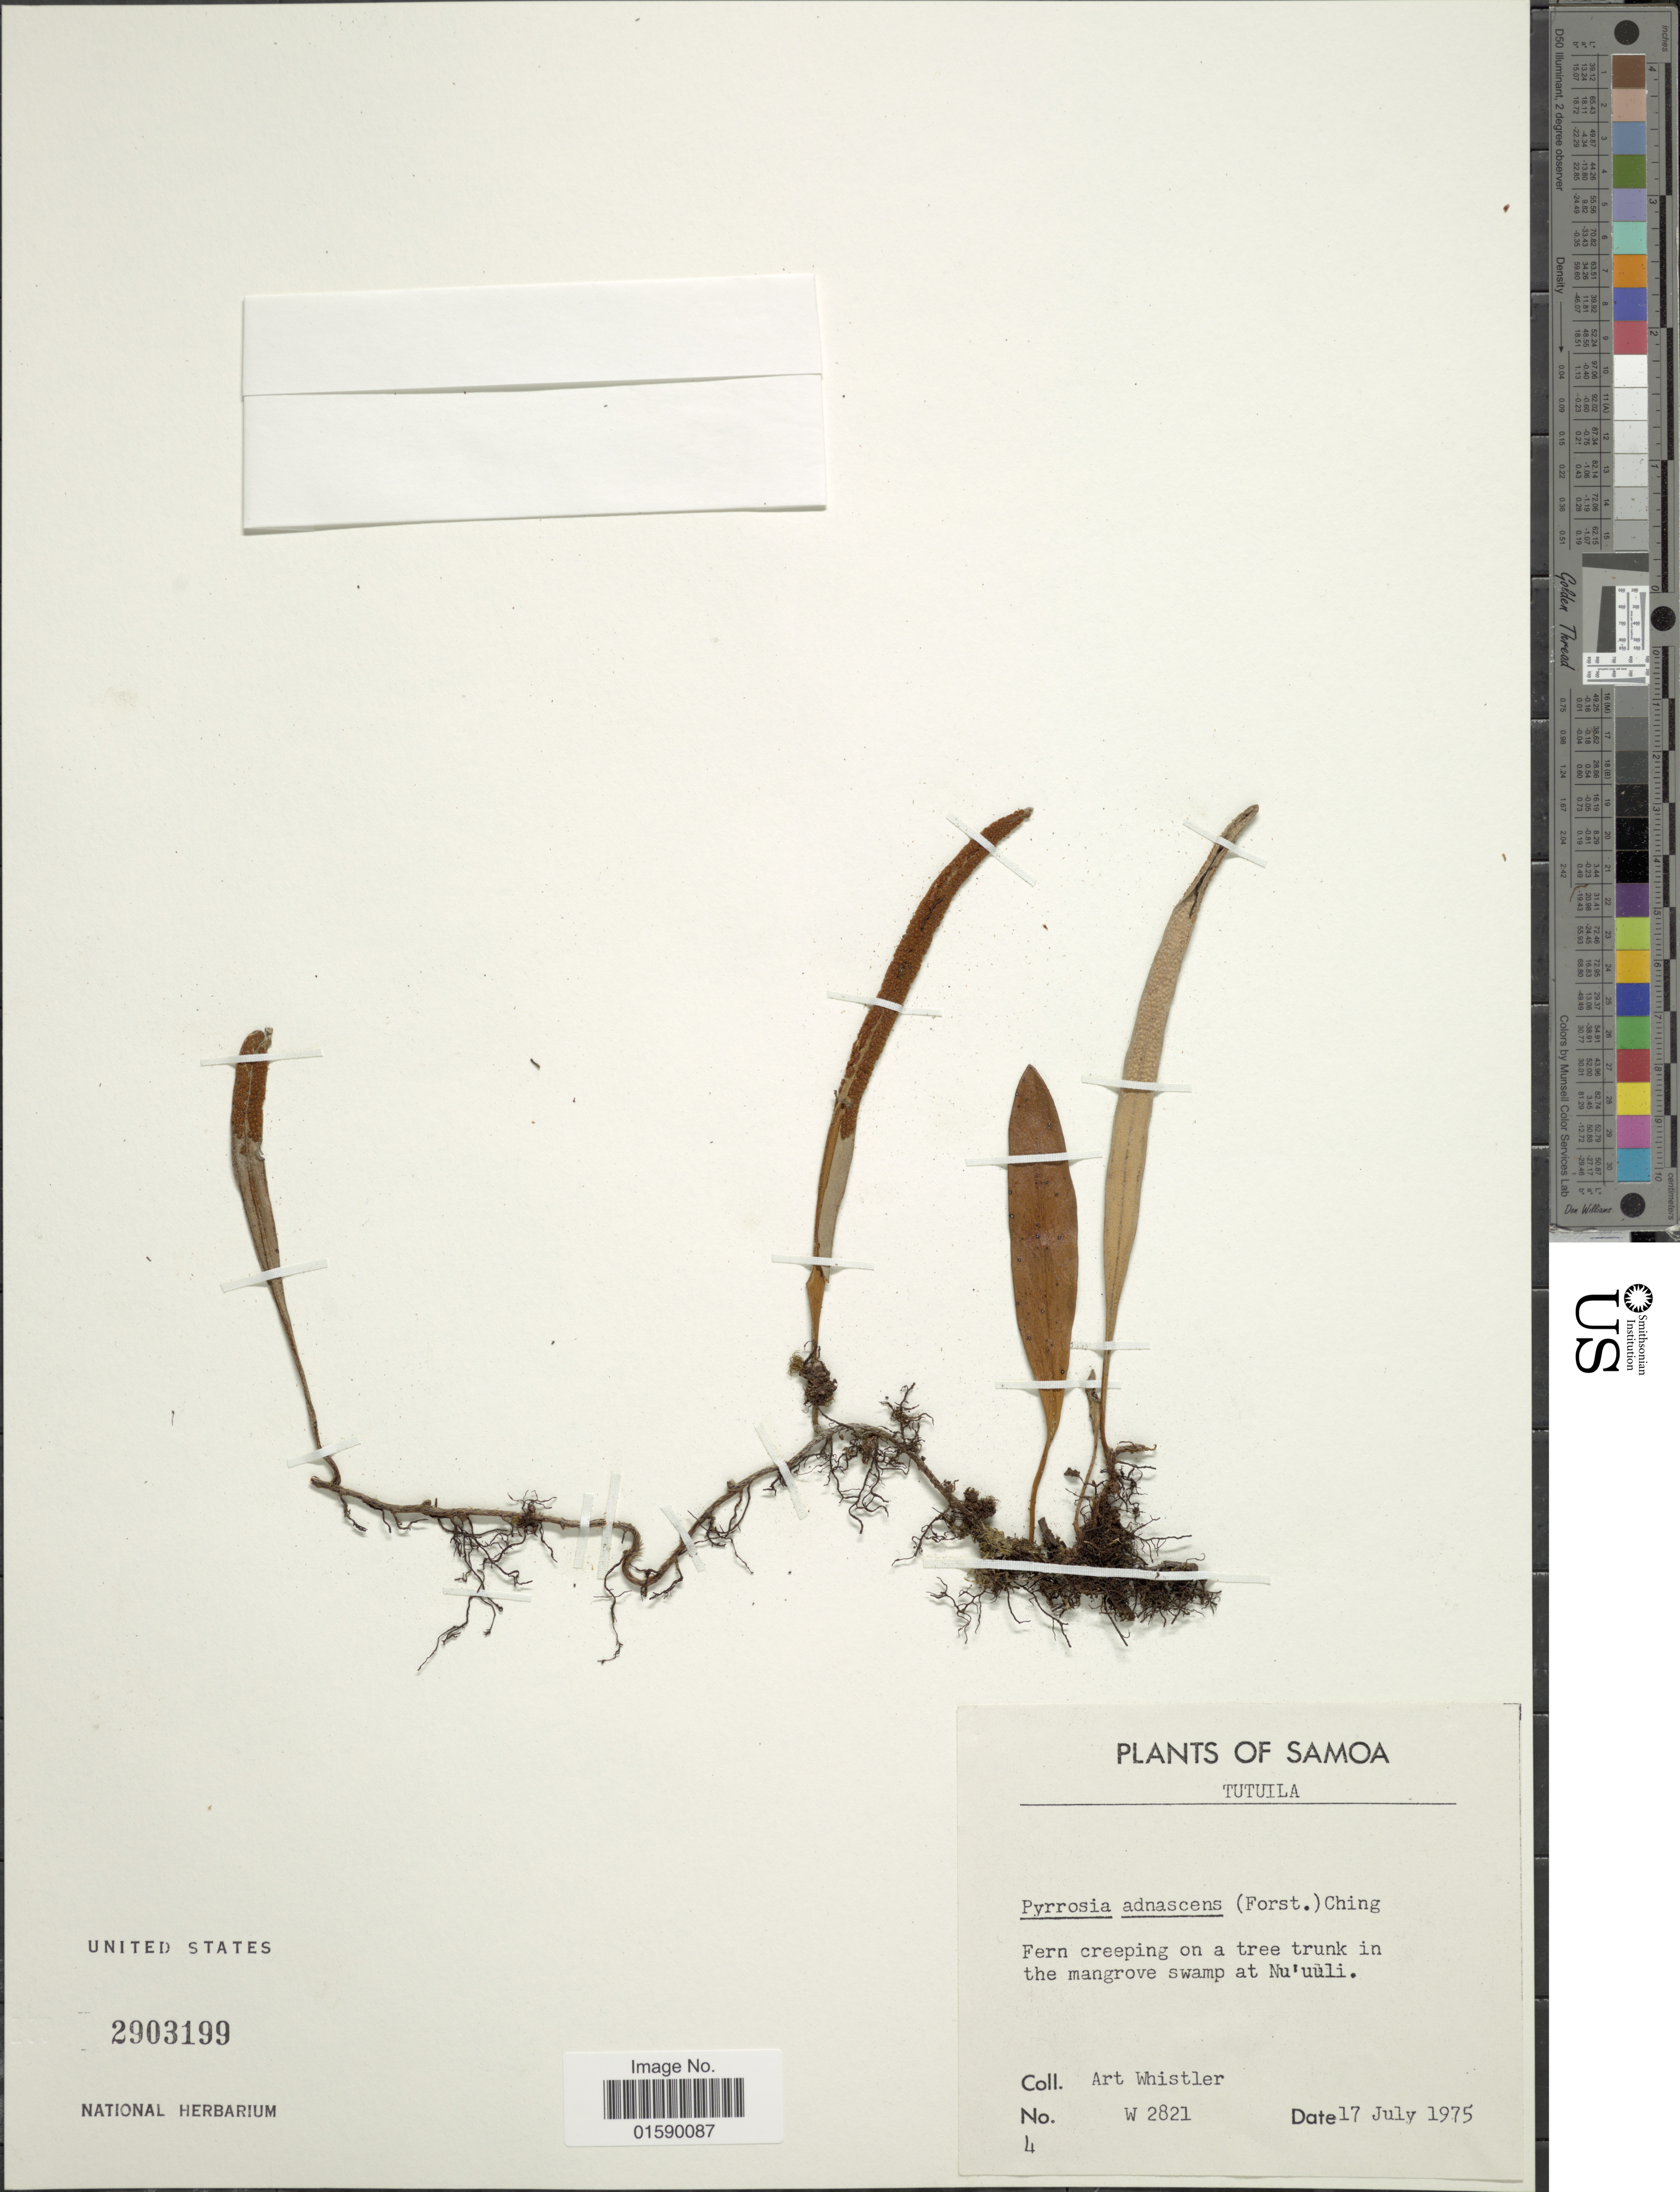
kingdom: Plantae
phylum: Tracheophyta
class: Polypodiopsida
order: Polypodiales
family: Polypodiaceae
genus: Pyrrosia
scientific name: Pyrrosia lanceolata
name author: (L.) Farw.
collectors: A. Whistler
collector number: W2821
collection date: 1975-07-17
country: American Samoa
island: Tutuila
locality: Tutuila. in the mangrove swamp at Nu'uuli.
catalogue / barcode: US 2903199